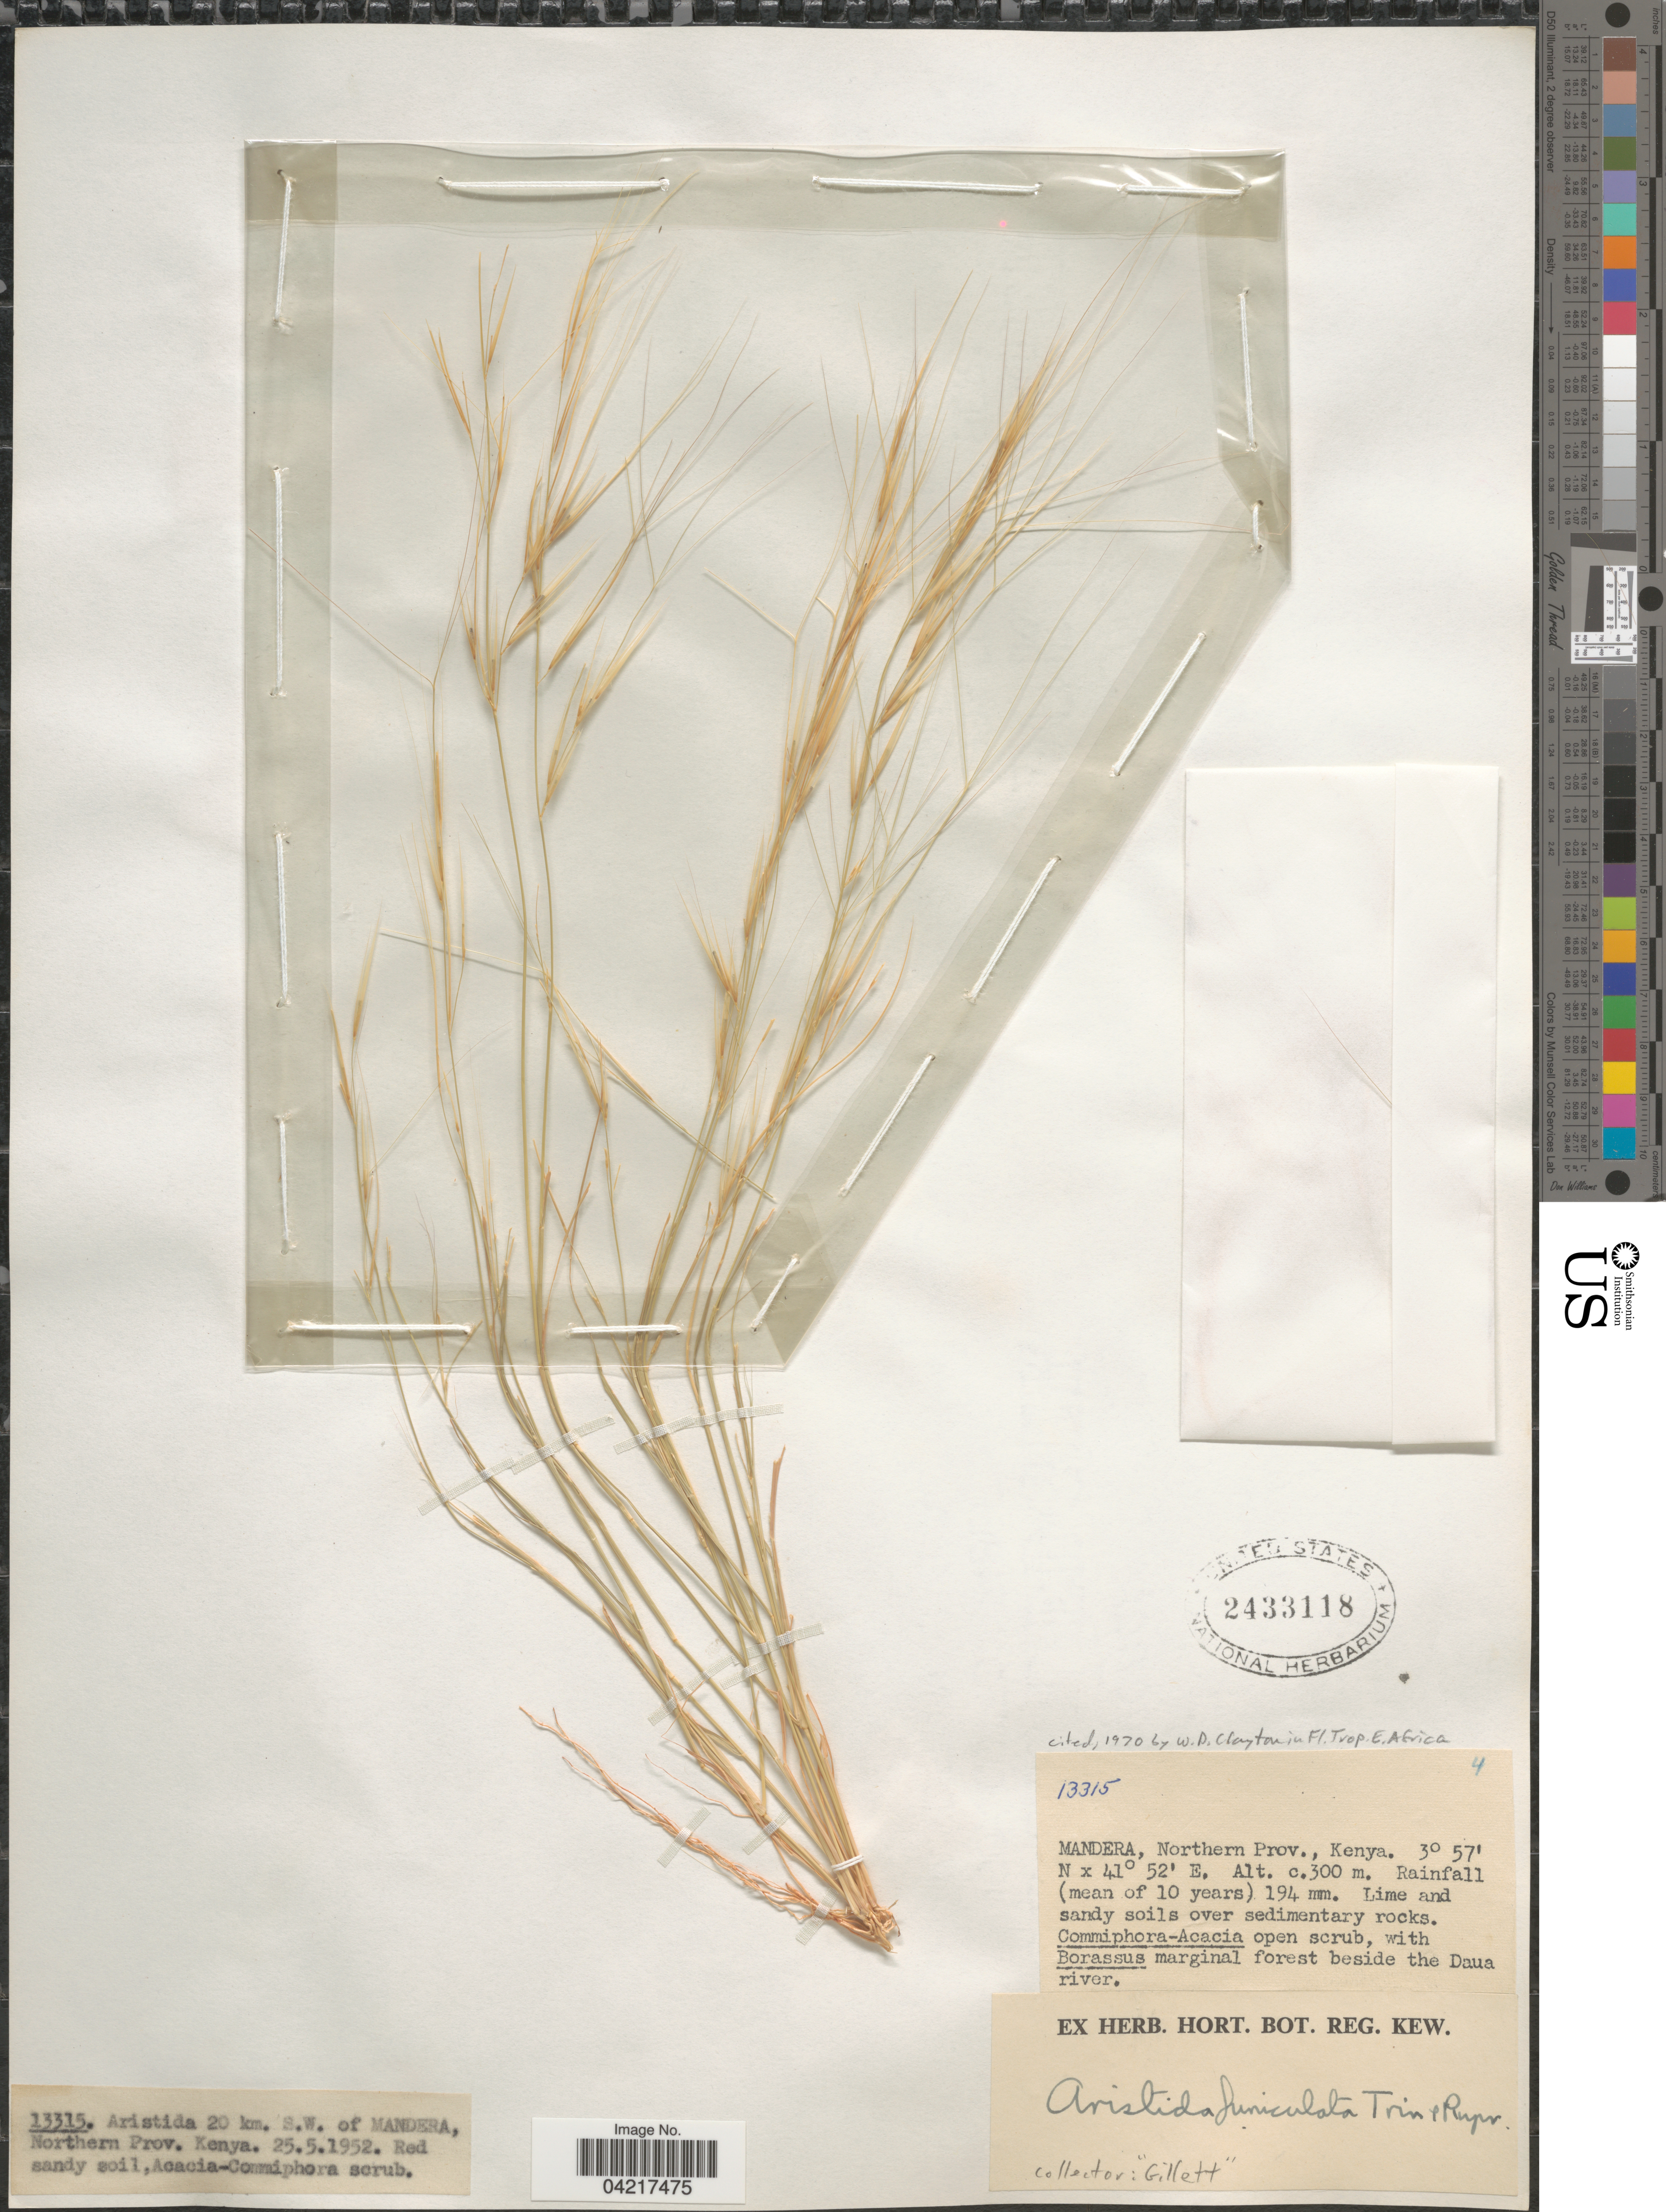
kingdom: Plantae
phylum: Tracheophyta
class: Liliopsida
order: Poales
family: Poaceae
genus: Aristida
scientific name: Aristida funiculata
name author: Trin. & Rupr.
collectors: Gillett, --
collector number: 13315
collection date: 1952-05-25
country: Kenya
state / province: Mandera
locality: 20 km. S. W. of Mandera, Northern Prov.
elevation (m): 300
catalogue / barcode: US 2433118